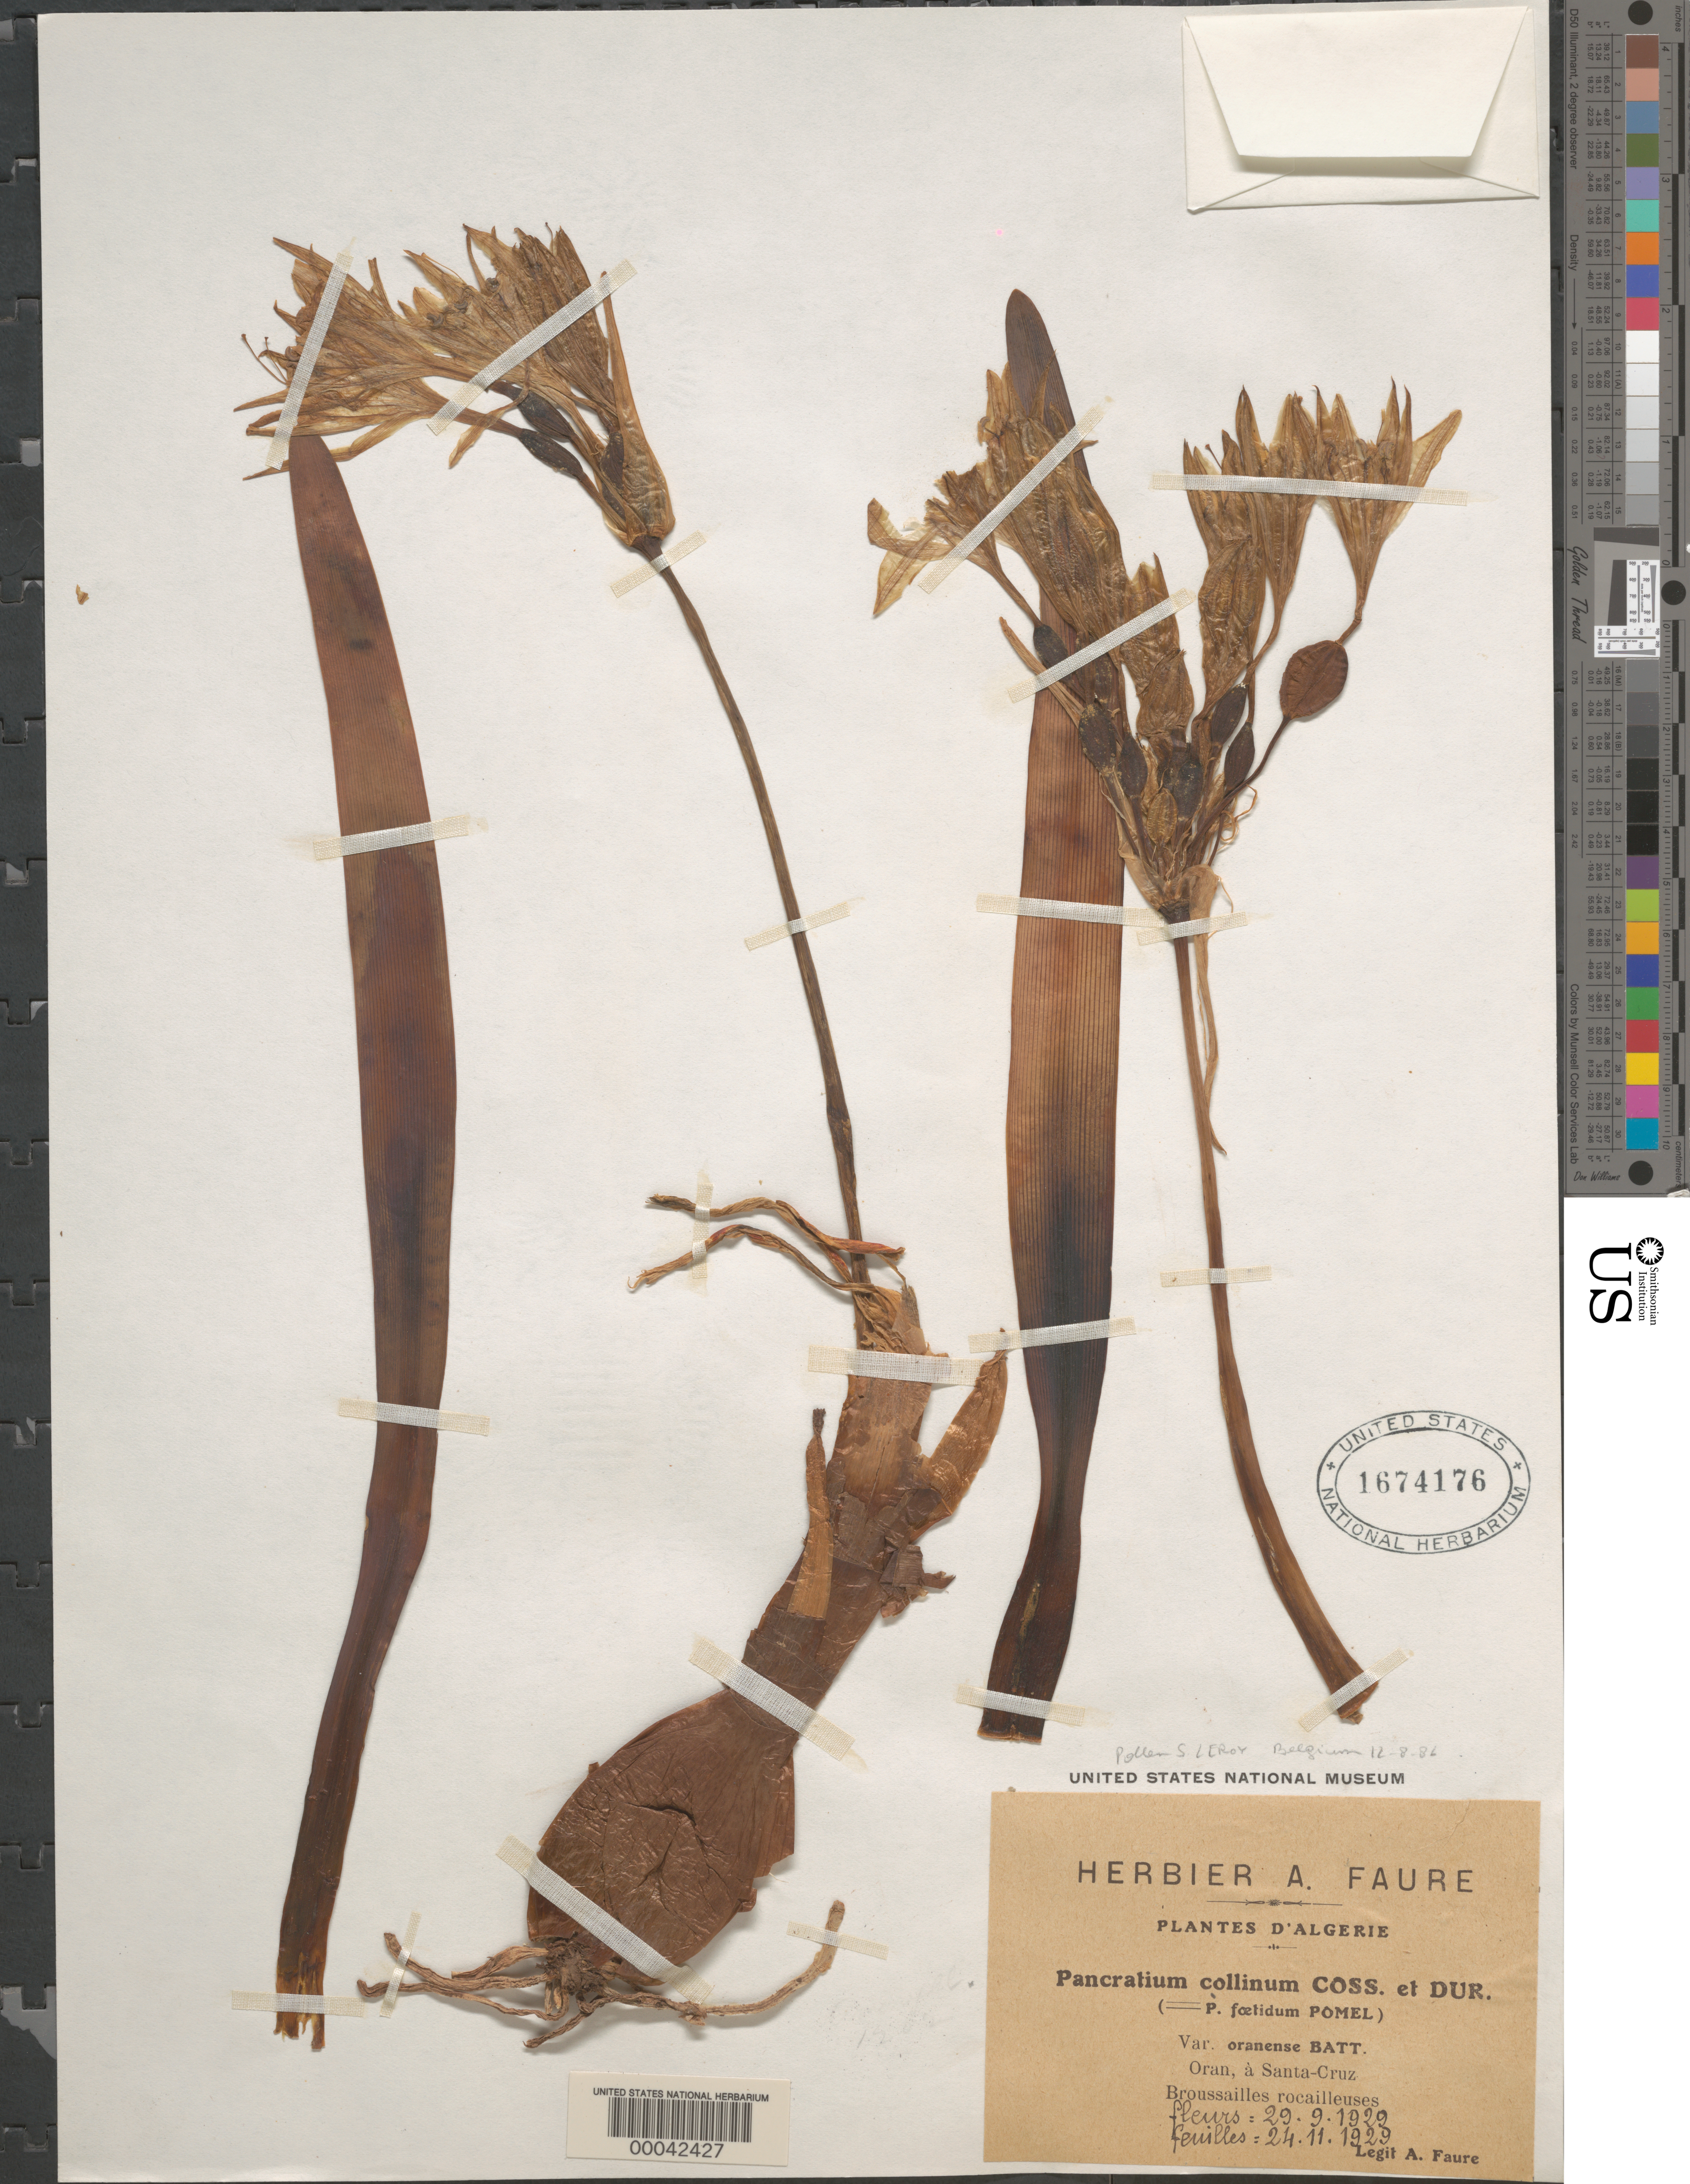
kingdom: Plantae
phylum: Tracheophyta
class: Liliopsida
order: Asparagales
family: Amaryllidaceae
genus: Pancratium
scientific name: Pancratium collinum var. oranense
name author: Batt.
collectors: A. Faurie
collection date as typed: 29 Sep 1929 to 24 Nov 1929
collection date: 1929-09-29/1929-11-24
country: Algeria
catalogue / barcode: US 1674176